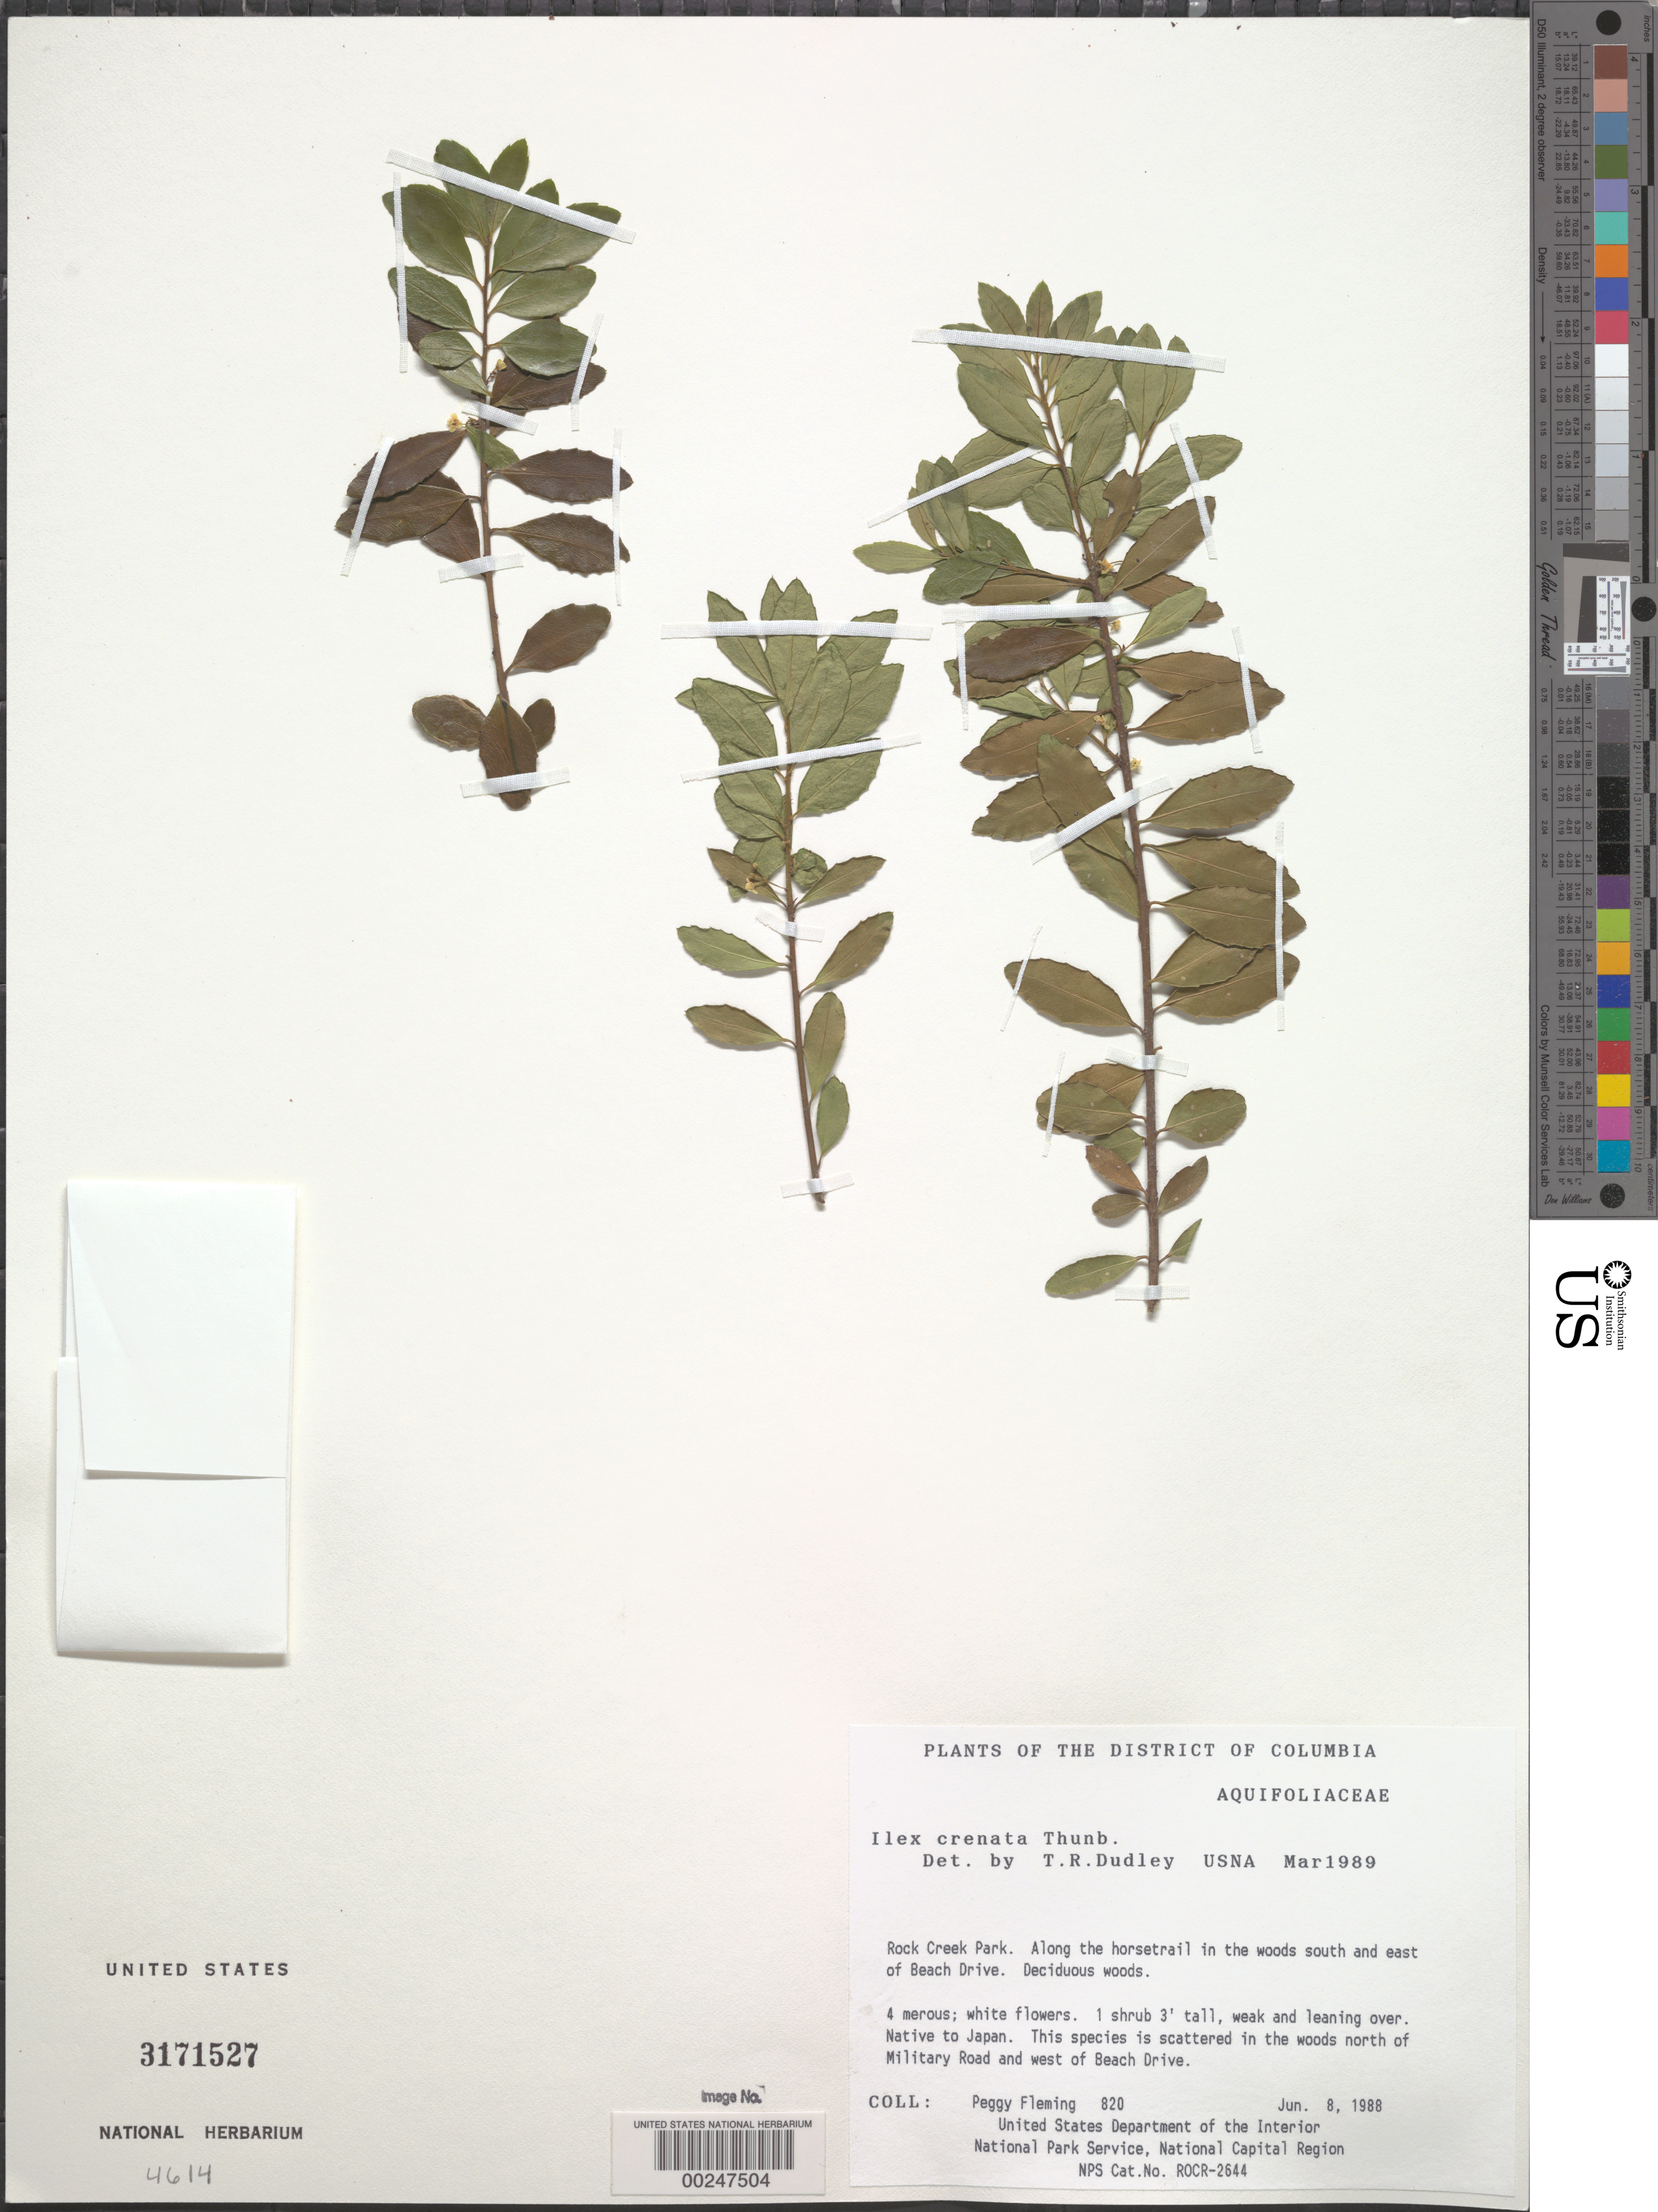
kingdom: Plantae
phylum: Tracheophyta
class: Magnoliopsida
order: Aquifoliales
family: Aquifoliaceae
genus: Ilex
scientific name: Ilex crenata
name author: Thunb.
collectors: P. Fleming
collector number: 820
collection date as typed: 08 Jun 1987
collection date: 1987-06-08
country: United States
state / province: District of Columbia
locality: Rock Creek Park, along the horsetrail in the woods S and E of Beach Dr Rock Creek Park and Vicinity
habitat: Deciduous woods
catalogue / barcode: US 3171527